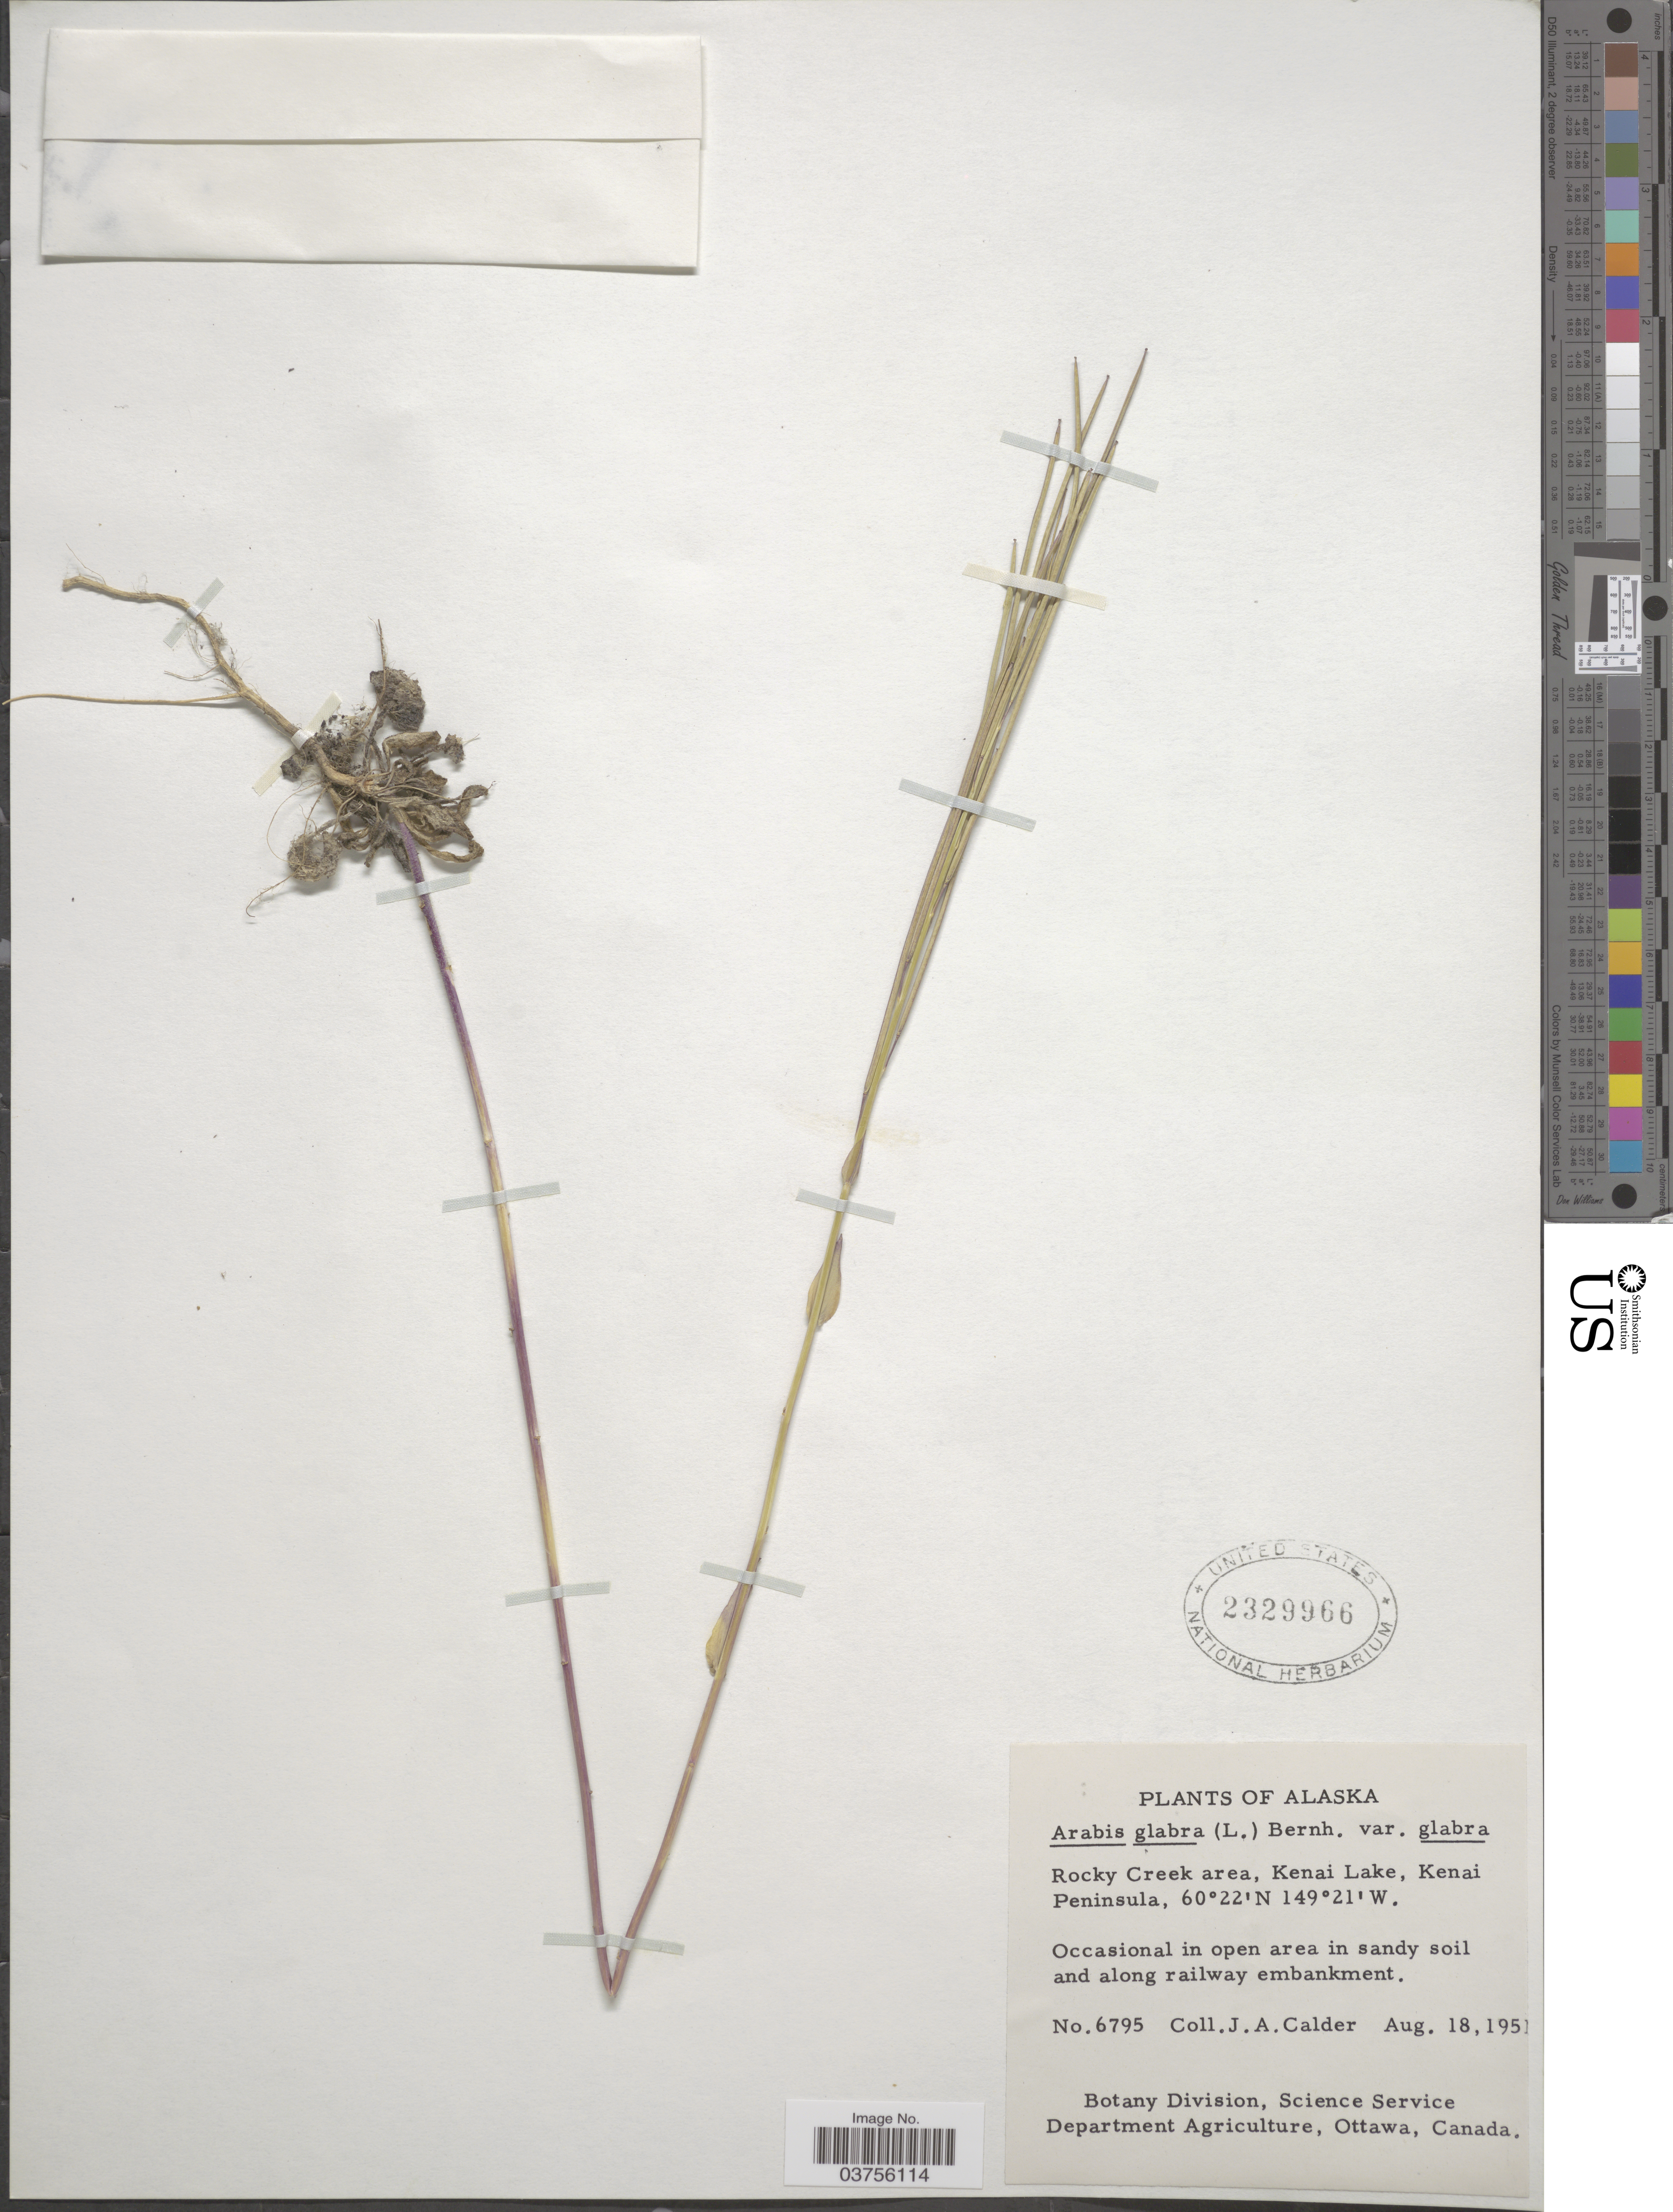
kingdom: Plantae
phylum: Tracheophyta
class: Magnoliopsida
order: Brassicales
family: Brassicaceae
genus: Turritis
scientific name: Turritis glabra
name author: L.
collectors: J. A. Calder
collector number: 6795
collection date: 1951-08-18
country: United States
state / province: Alaska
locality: Rocky Creek area, Kenai Lake, Kenai Peninsula.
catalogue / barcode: US 2329966